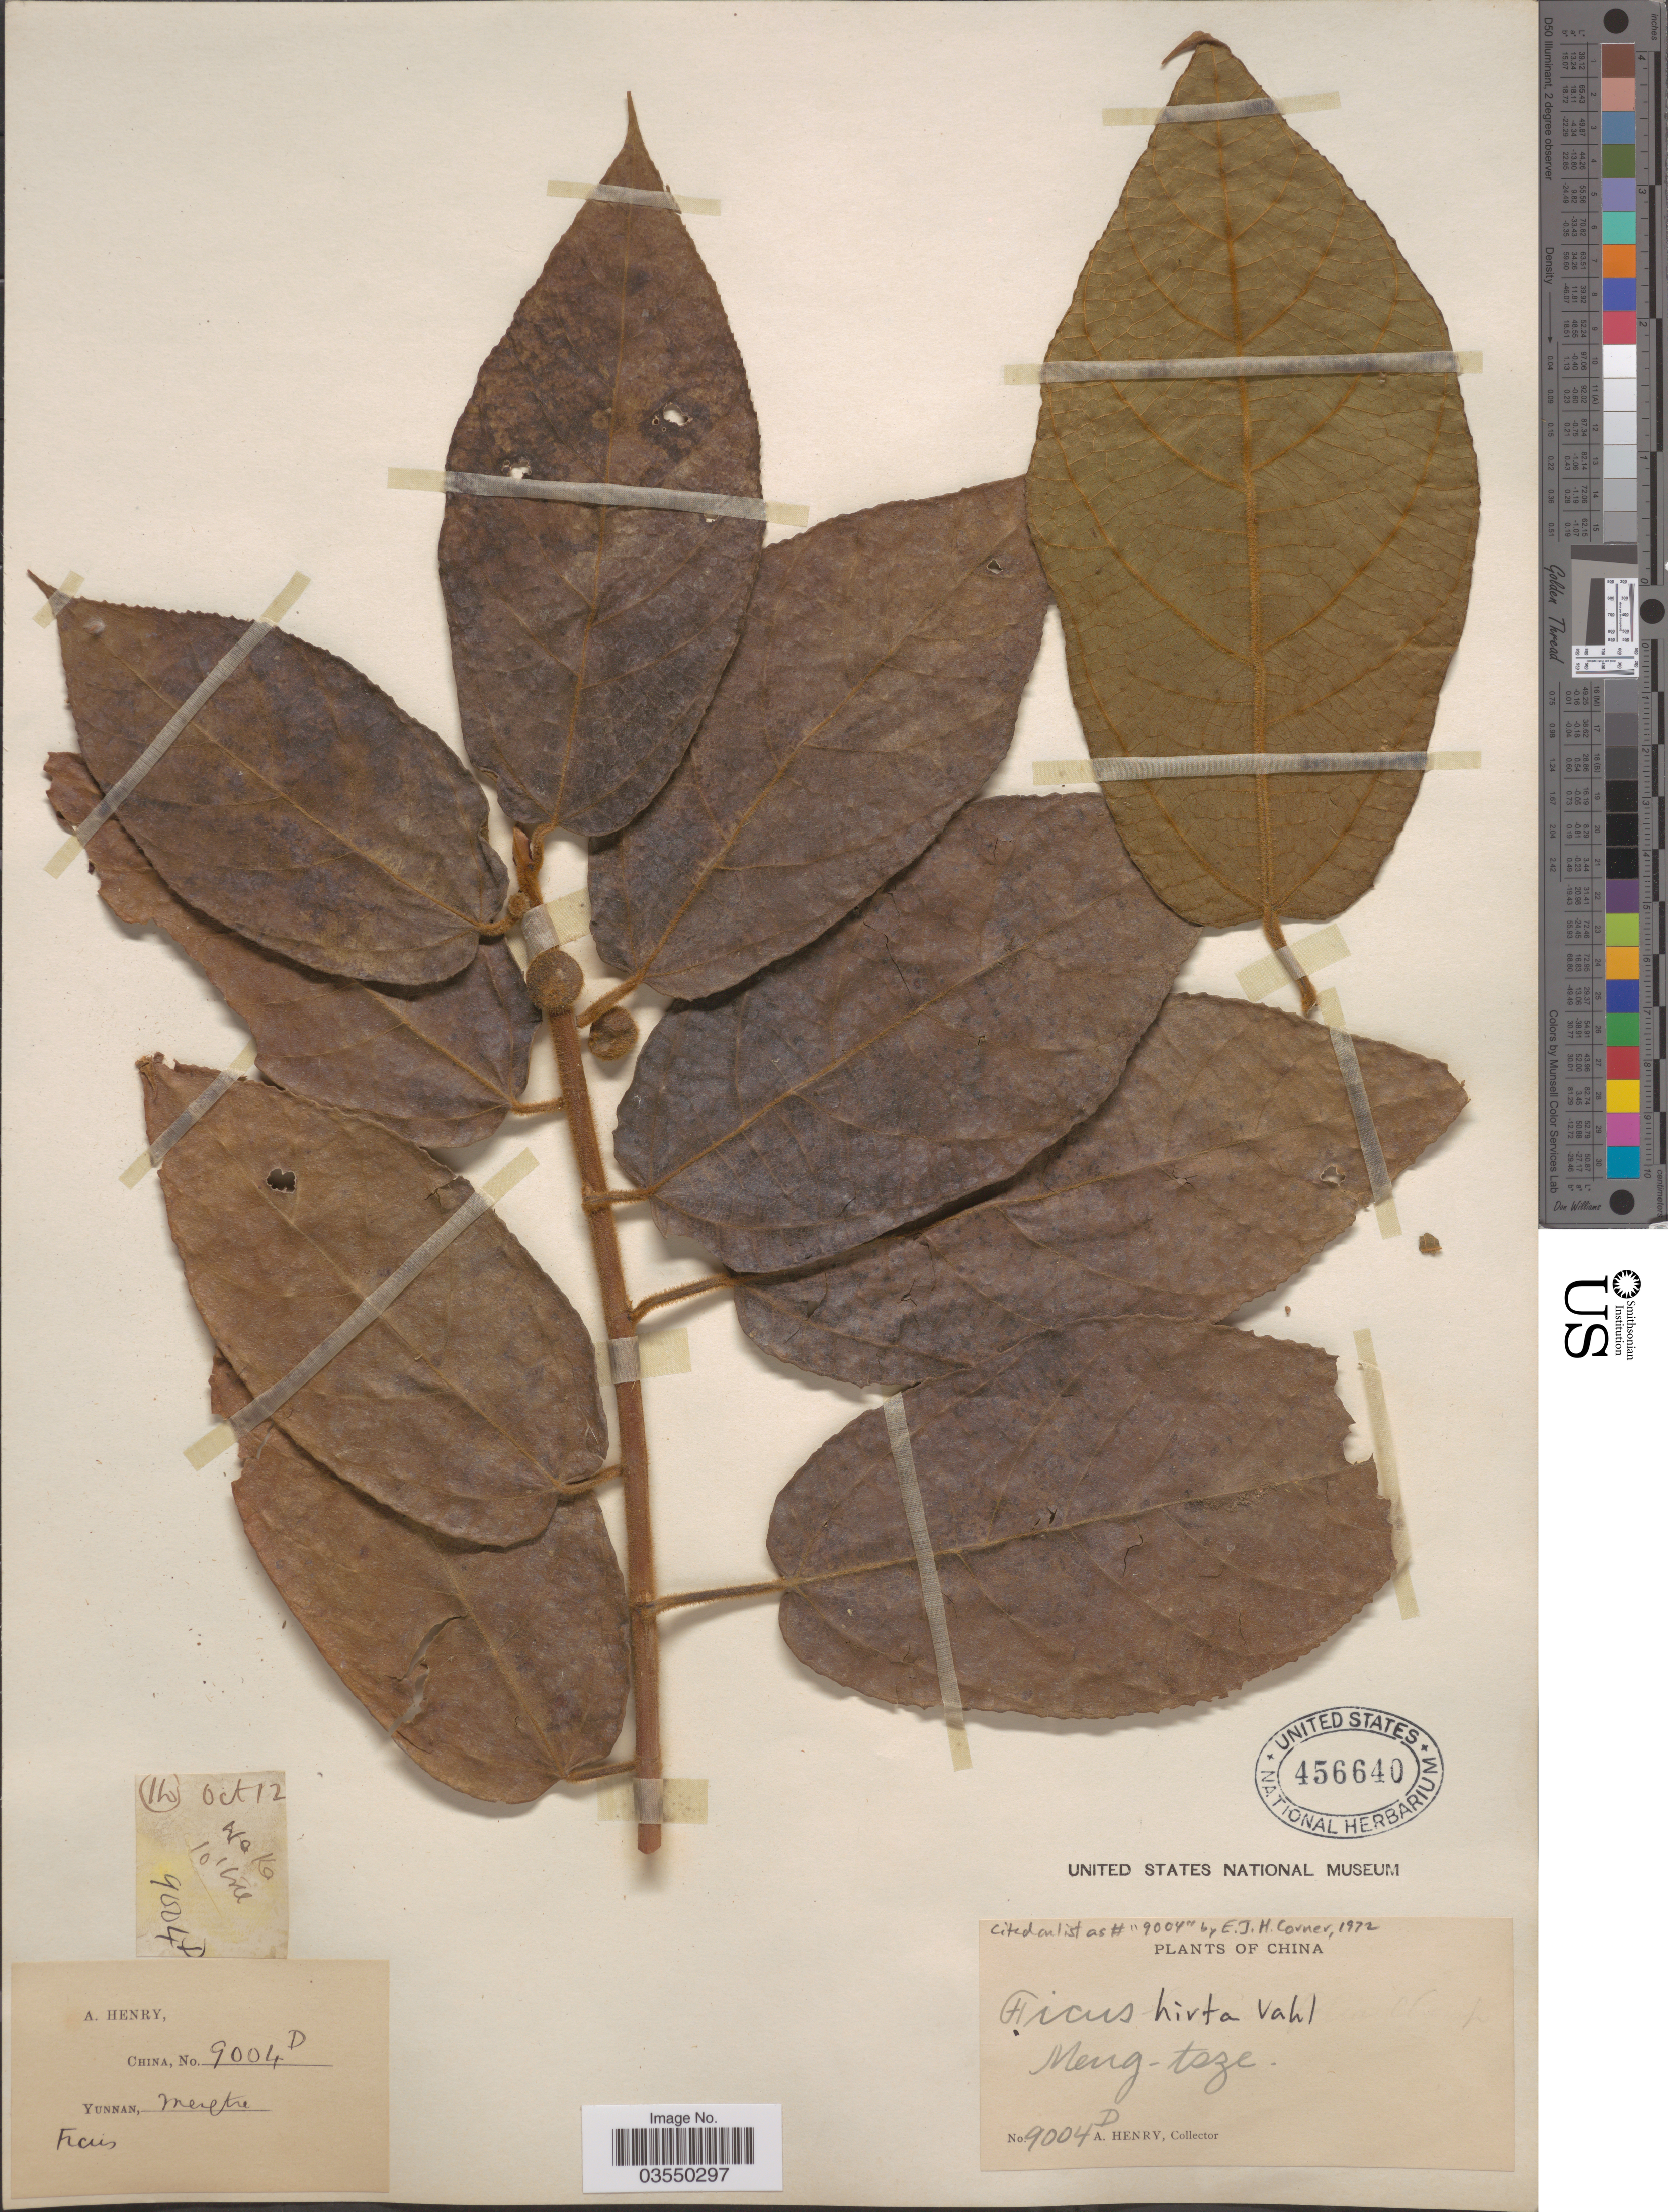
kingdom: Plantae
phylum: Tracheophyta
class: Magnoliopsida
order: Rosales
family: Moraceae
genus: Ficus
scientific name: Ficus hirta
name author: Vahl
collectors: A. Henry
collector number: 9004 D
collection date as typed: Transcribed d/m/y: /10/12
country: China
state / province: Yunnan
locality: Meng-tsze. Ho.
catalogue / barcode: US 456640